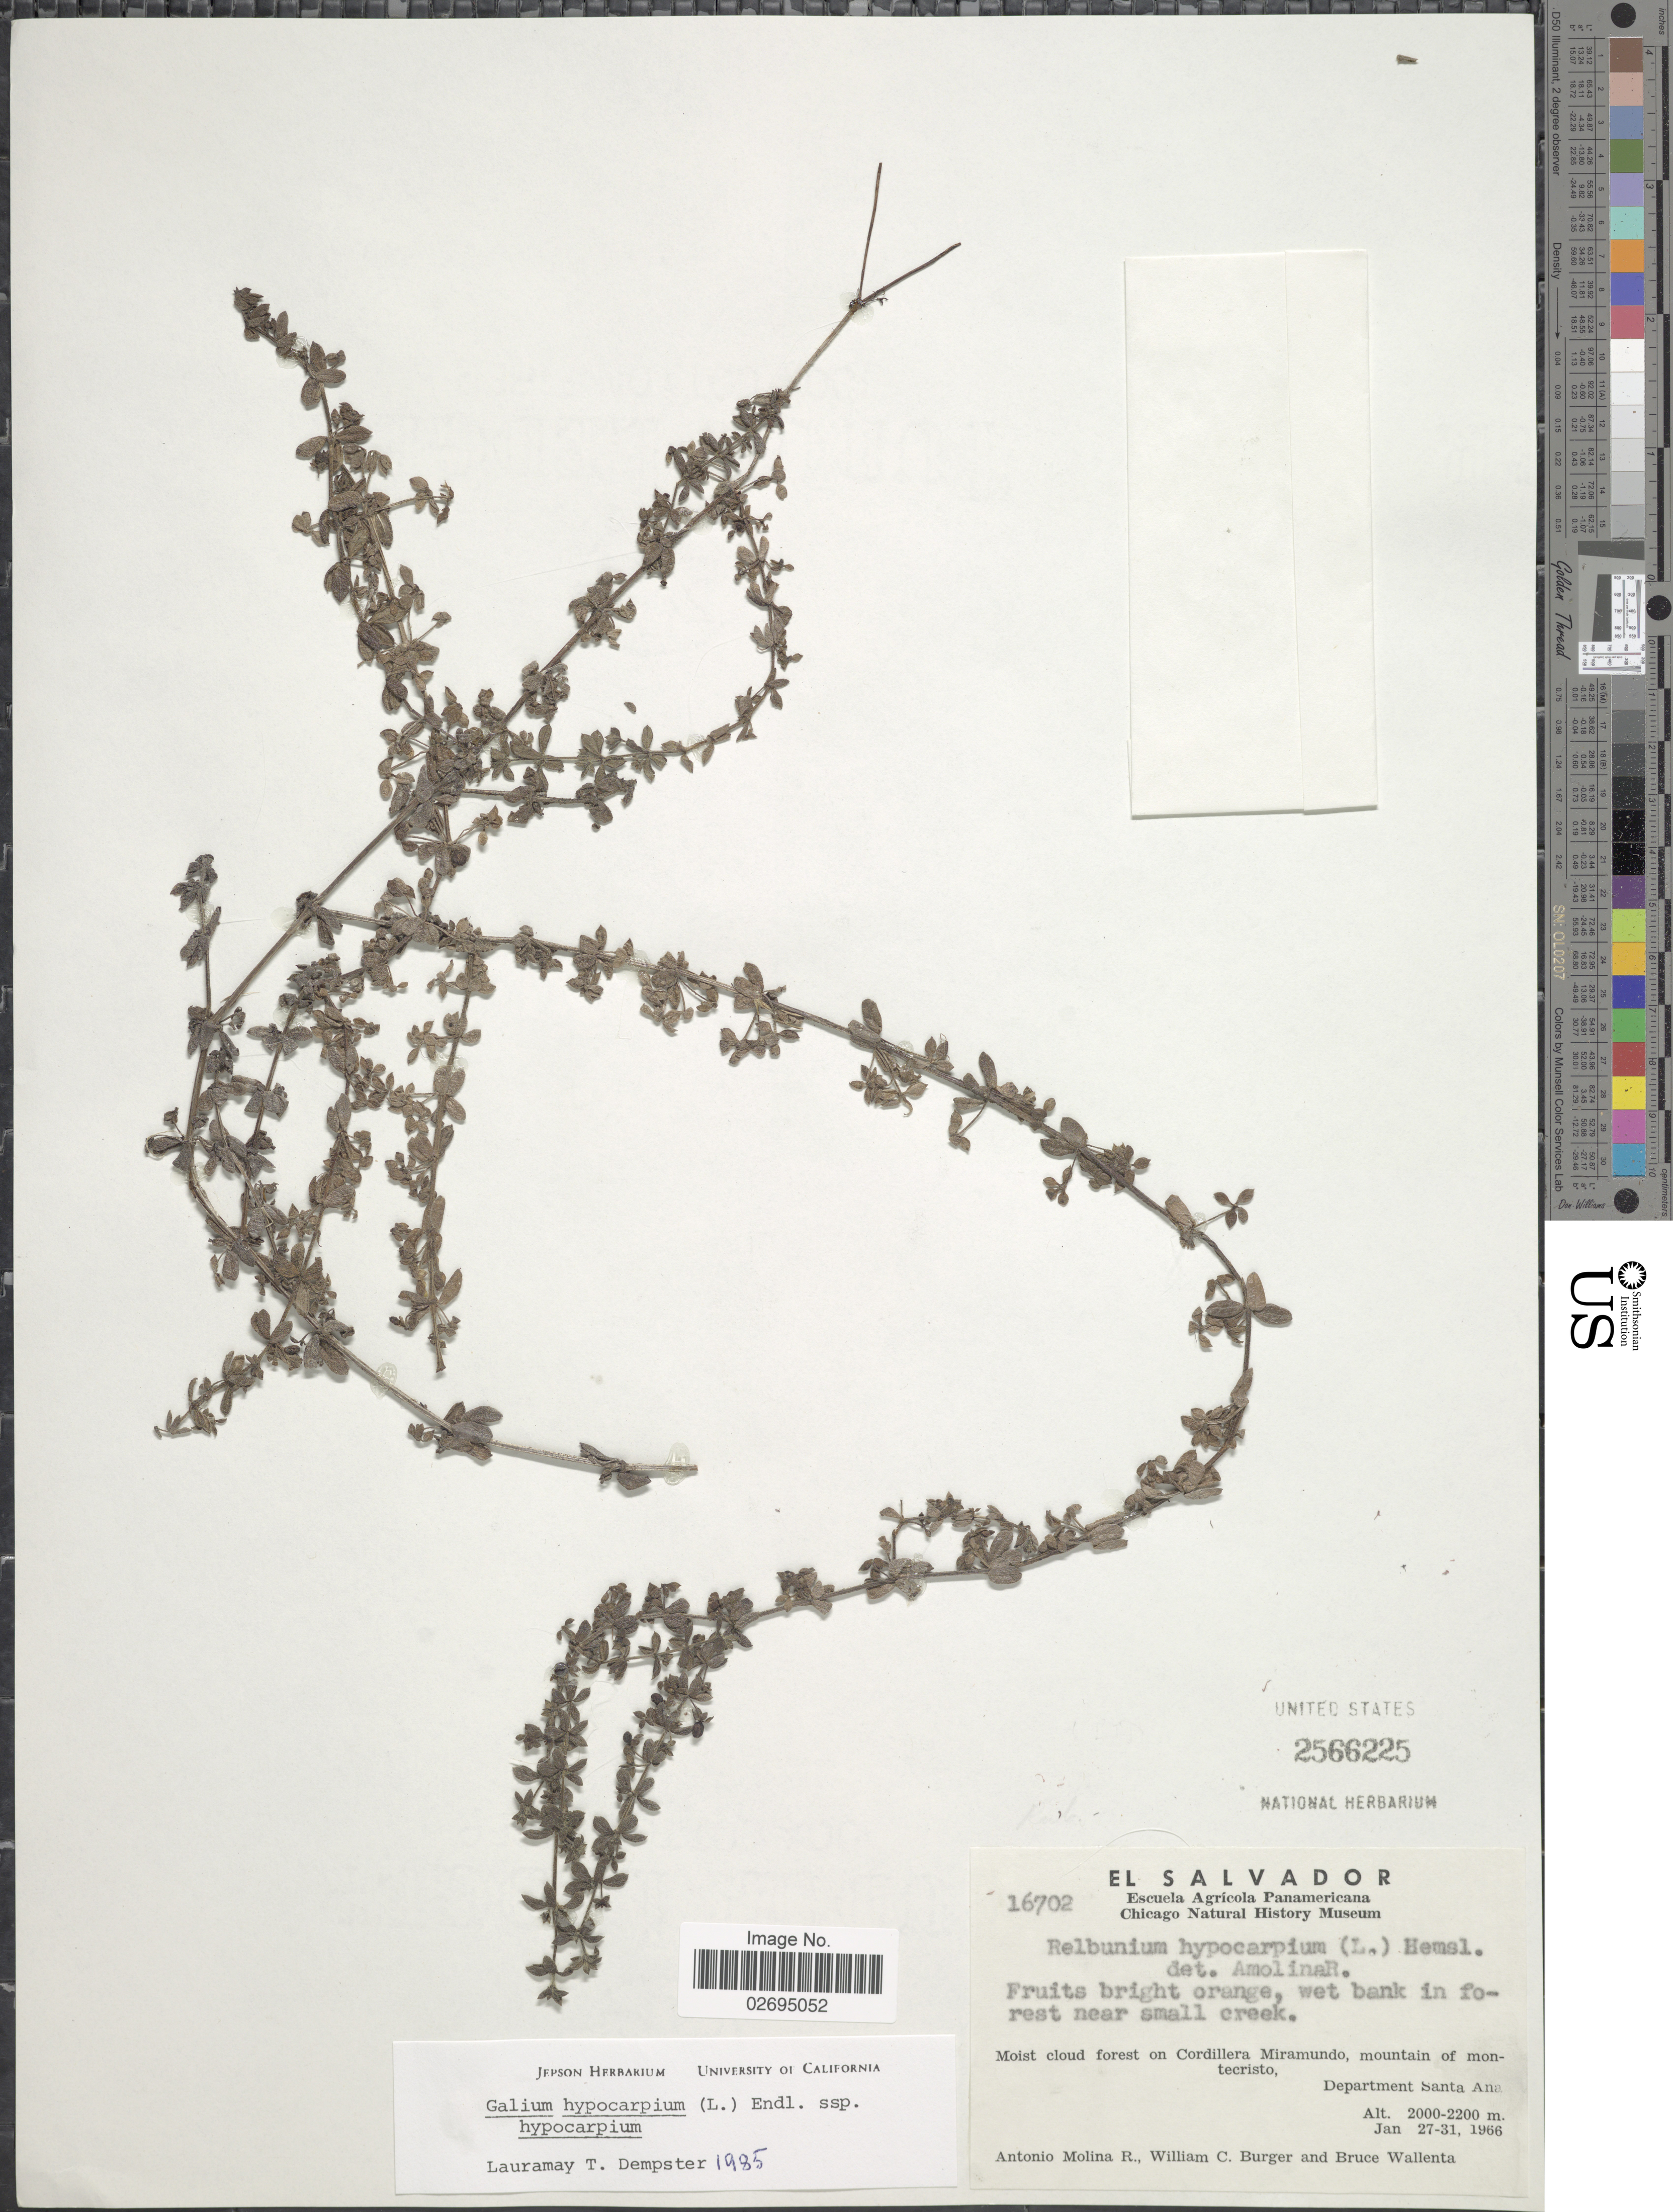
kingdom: Plantae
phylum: Tracheophyta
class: Magnoliopsida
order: Gentianales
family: Rubiaceae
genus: Galium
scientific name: Galium hypocarpium subsp. hypocarpium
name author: (L.) Endl. ex Griseb.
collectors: A. Molina R., W. Burger & B. Wallenta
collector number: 16702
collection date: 1966-01-27/1966-01-31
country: El Salvador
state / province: Santa Ana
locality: Cordillera Miramundo, mountain of montecristo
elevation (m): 2000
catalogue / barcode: US 2566225